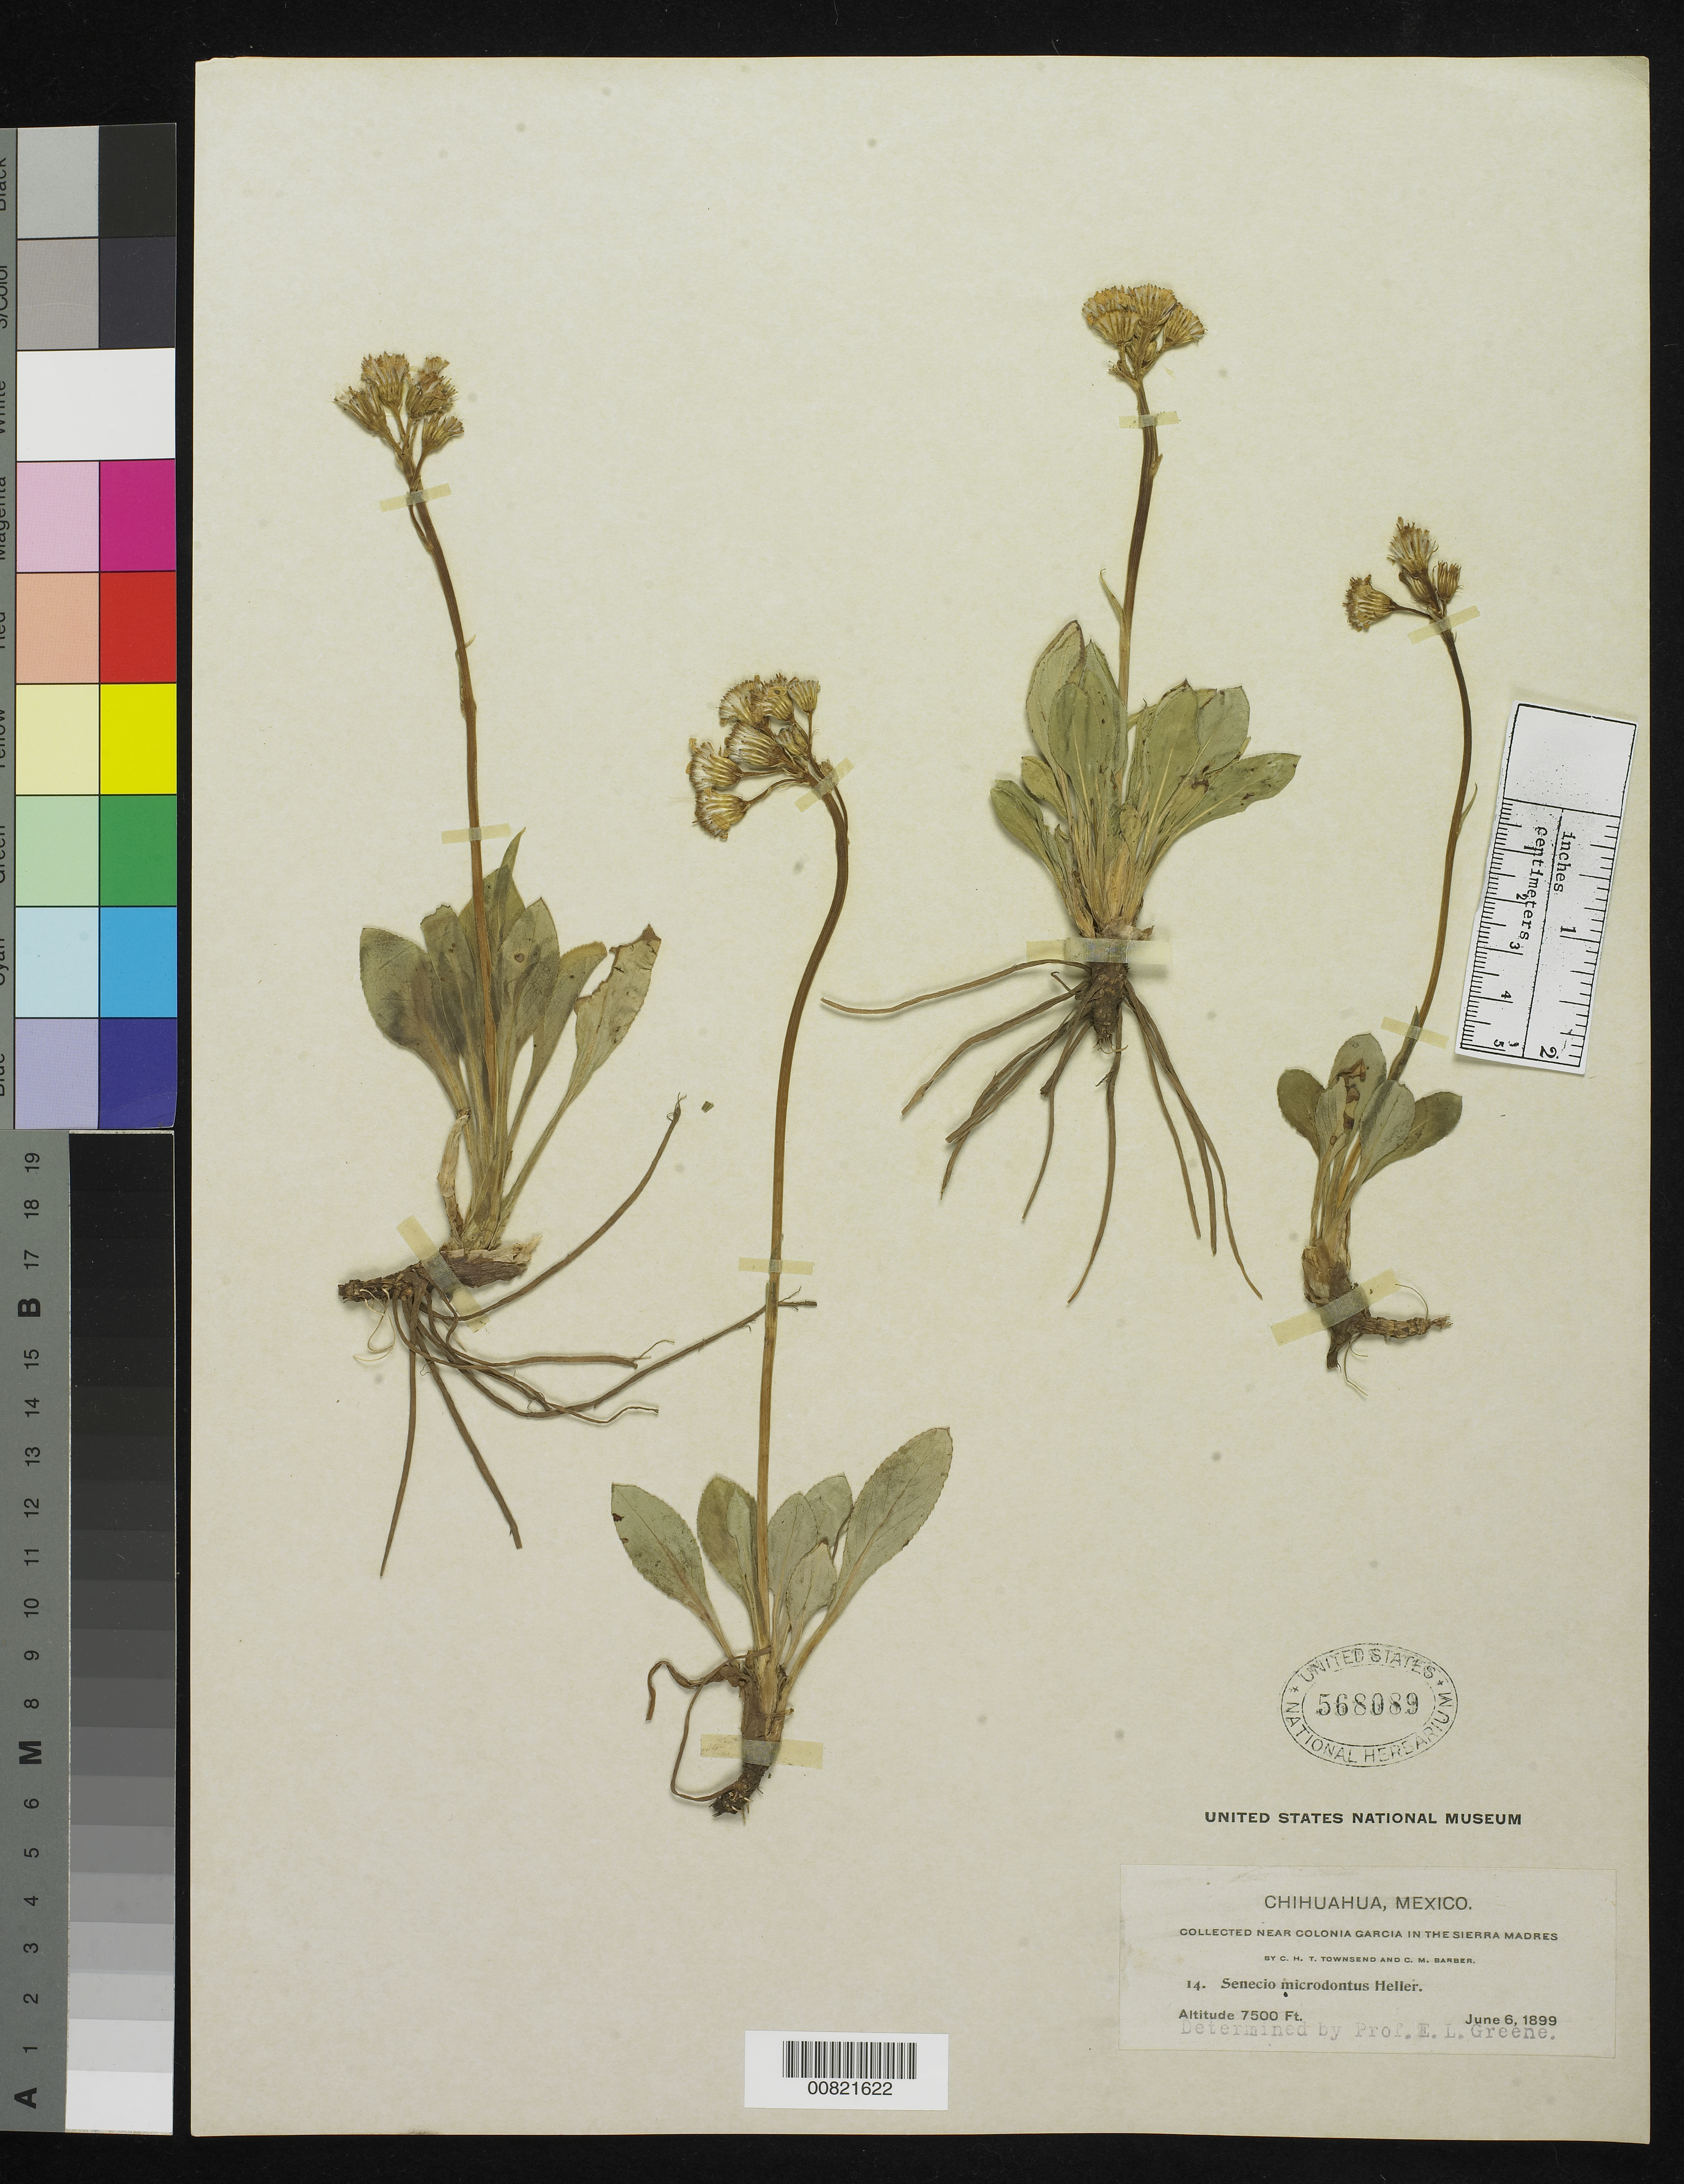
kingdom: Plantae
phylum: Tracheophyta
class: Magnoliopsida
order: Asterales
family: Asteraceae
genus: Senecio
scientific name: Senecio microdontus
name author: (A. Gray) A. Heller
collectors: C. H. T. Townsend & C. Barber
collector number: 14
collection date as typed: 06 Jun 1899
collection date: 1899-06-06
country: Mexico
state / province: Chihuahua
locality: Near Colonia García in the Sierra Madre, Chihuahua.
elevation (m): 2286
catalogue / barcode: US 568089